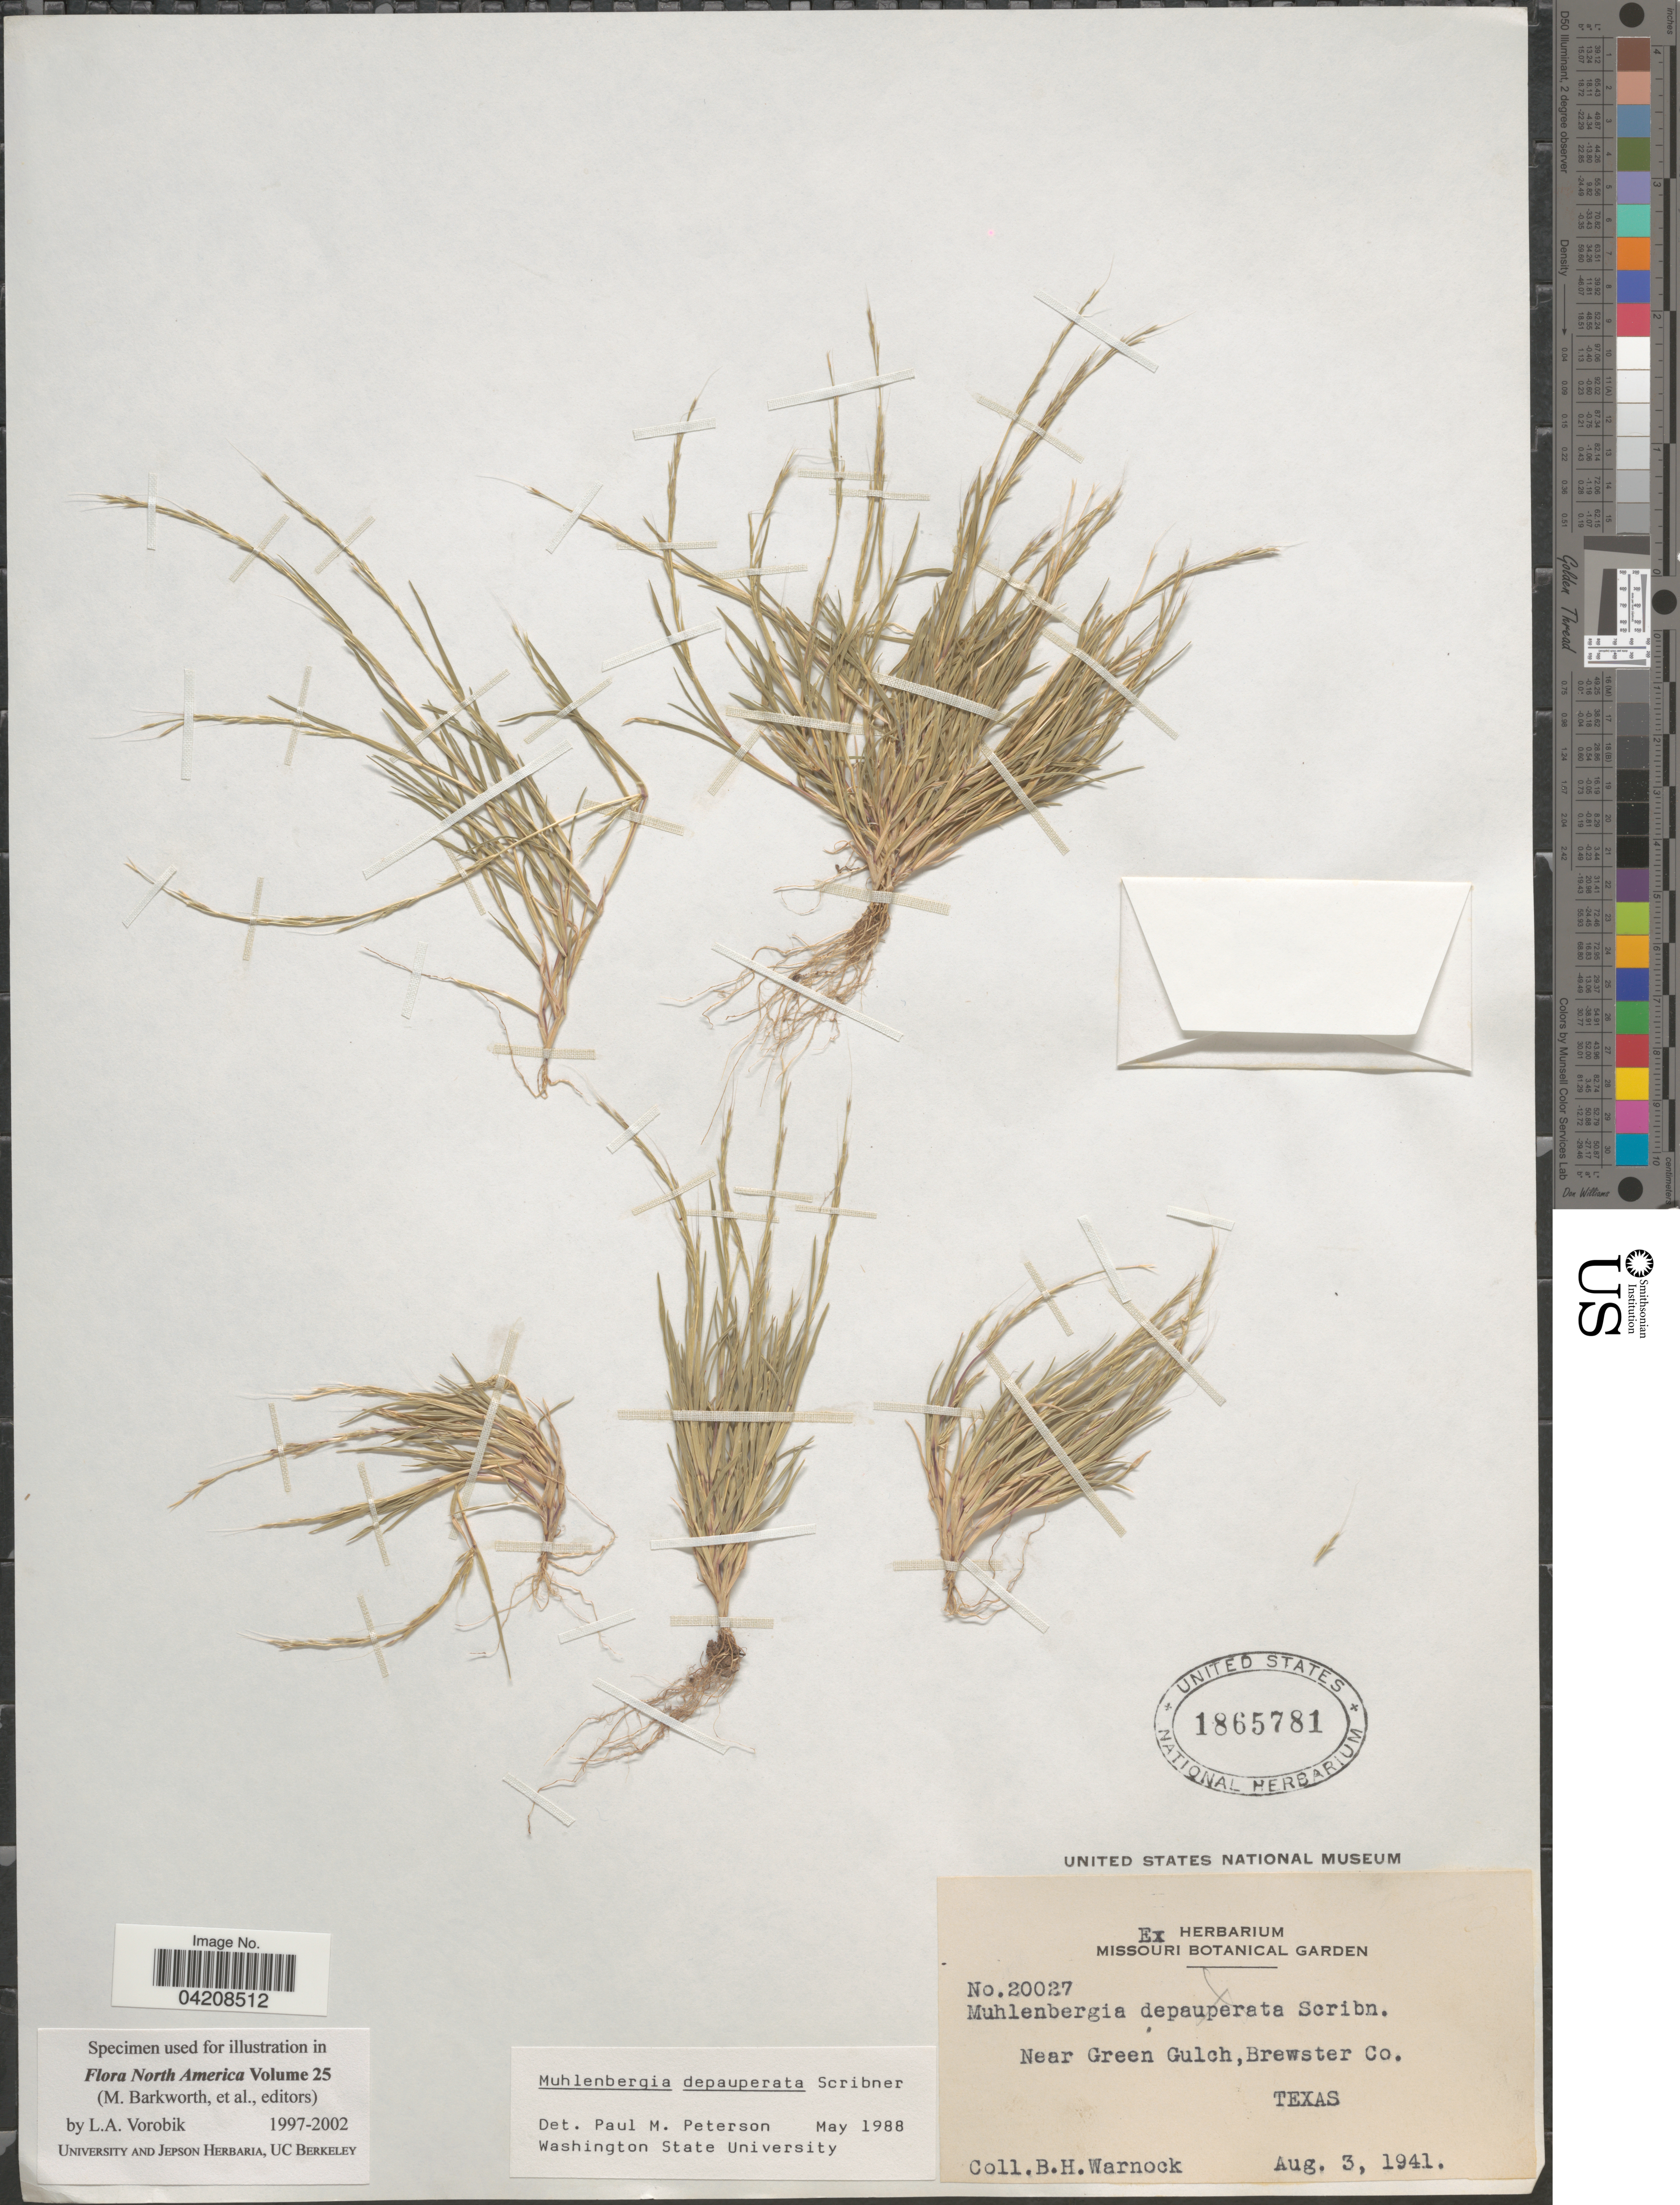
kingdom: Plantae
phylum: Tracheophyta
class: Liliopsida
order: Poales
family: Poaceae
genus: Muhlenbergia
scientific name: Muhlenbergia depauperata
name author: Scribn.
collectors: B. H. Warnock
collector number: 20027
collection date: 1941-08-03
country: United States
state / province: Texas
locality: Near Green Gulch, Brewster Co.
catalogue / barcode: US 1865781